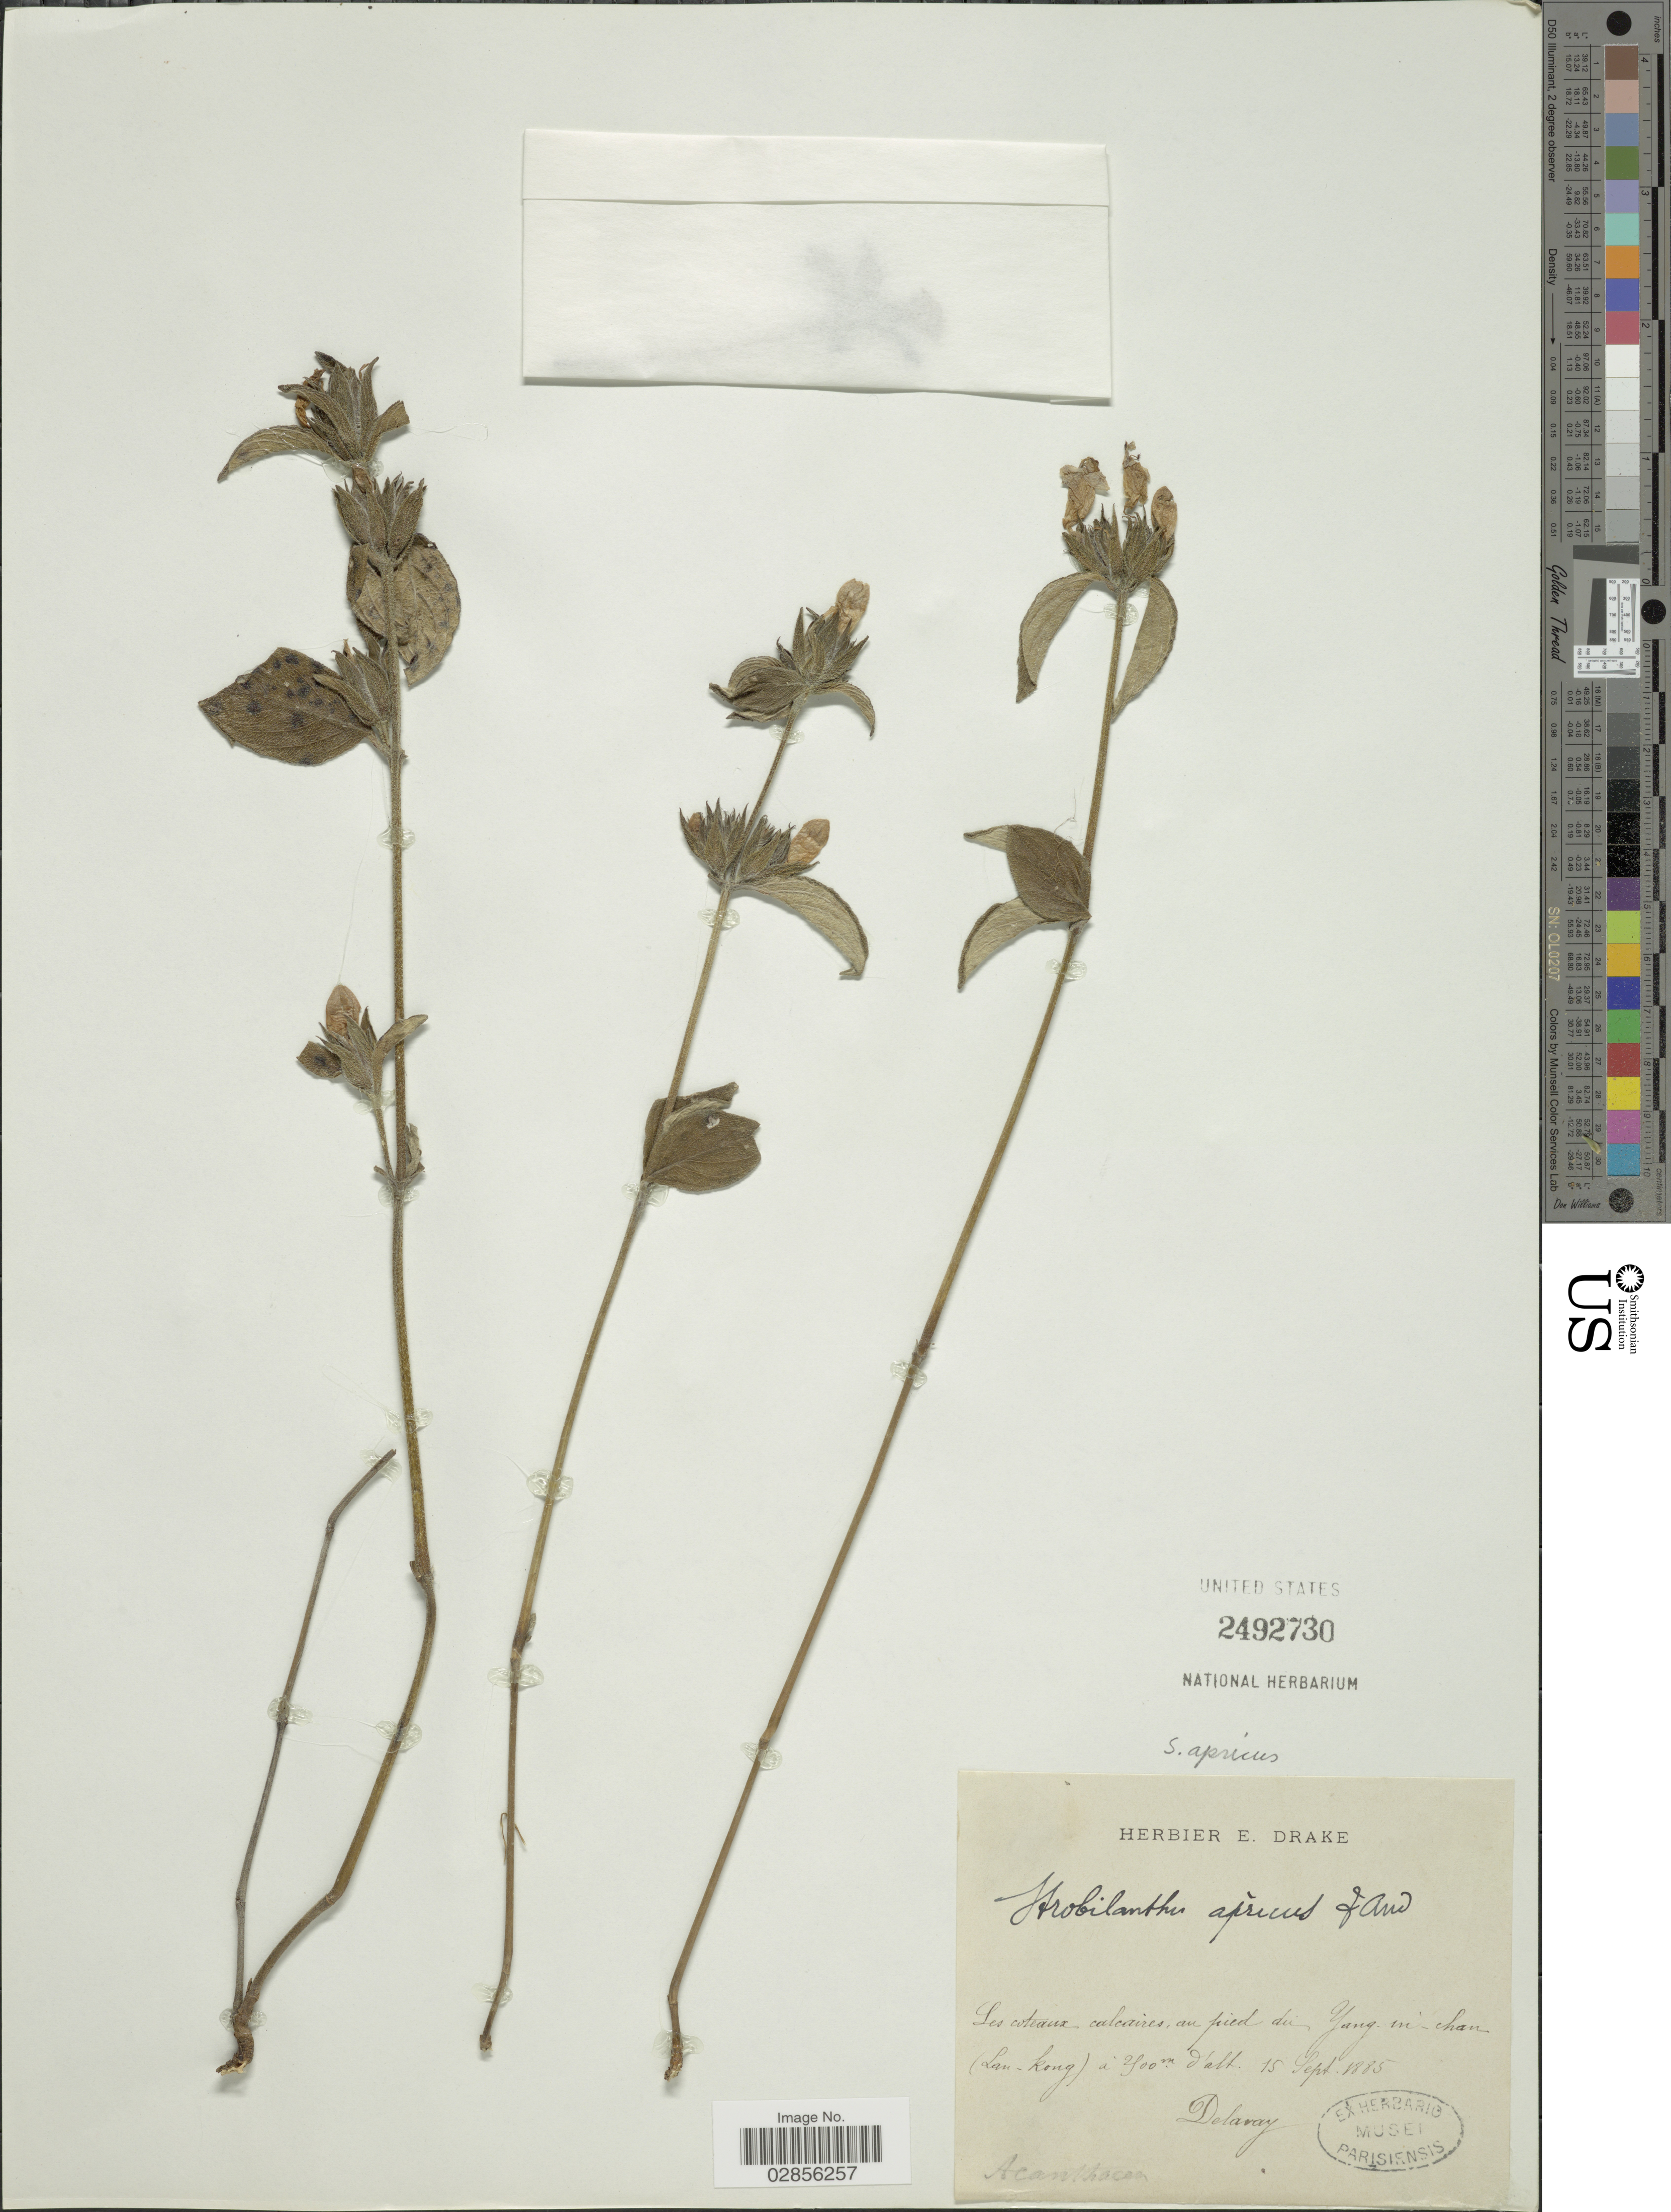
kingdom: Plantae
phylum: Tracheophyta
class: Magnoliopsida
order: Lamiales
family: Acanthaceae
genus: Strobilanthes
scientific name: Strobilanthes apricus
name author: T. Anderson ex Benth.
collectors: Delavay, --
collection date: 1885-09-15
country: China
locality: Les coteaux calcaires, au pied du Yang-in-chan (Lau-kong).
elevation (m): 2500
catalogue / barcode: US 2492730